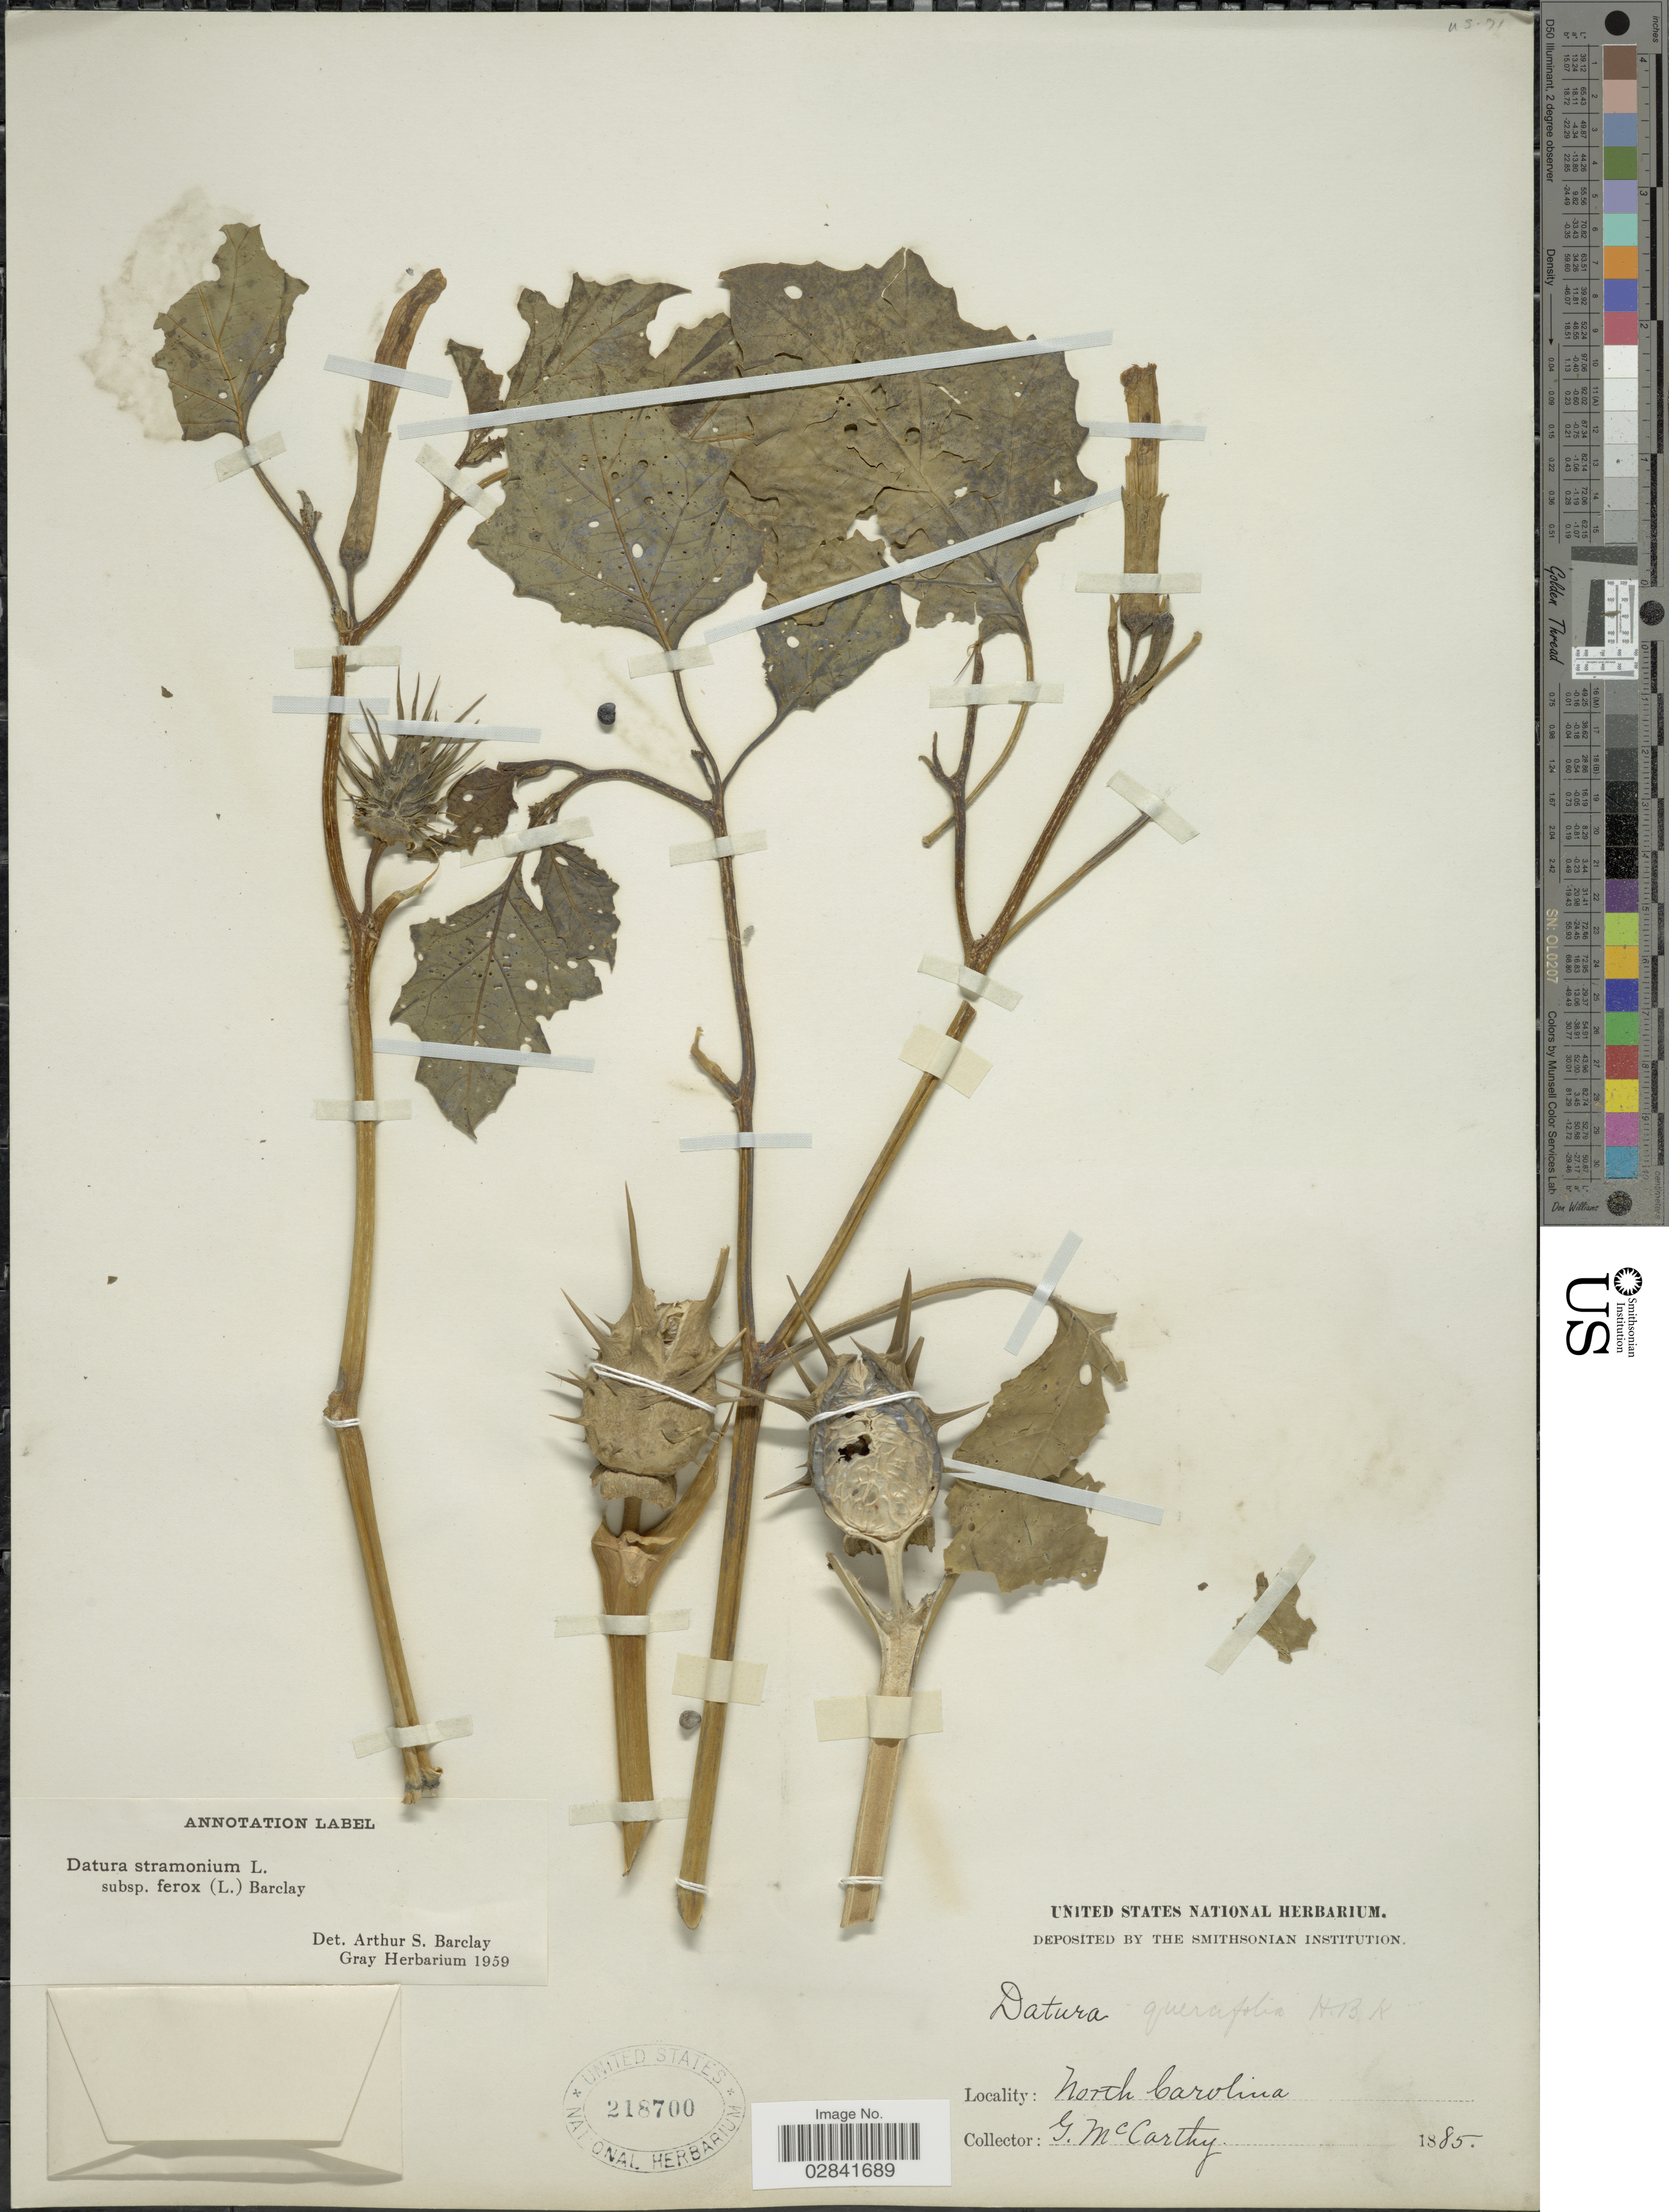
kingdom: Plantae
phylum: Tracheophyta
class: Magnoliopsida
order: Solanales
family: Solanaceae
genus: Datura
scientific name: Datura stramonium subsp. ferox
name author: (L.) Barclay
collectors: G. McCarthy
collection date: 1885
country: United States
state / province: North Carolina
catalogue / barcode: US 218700